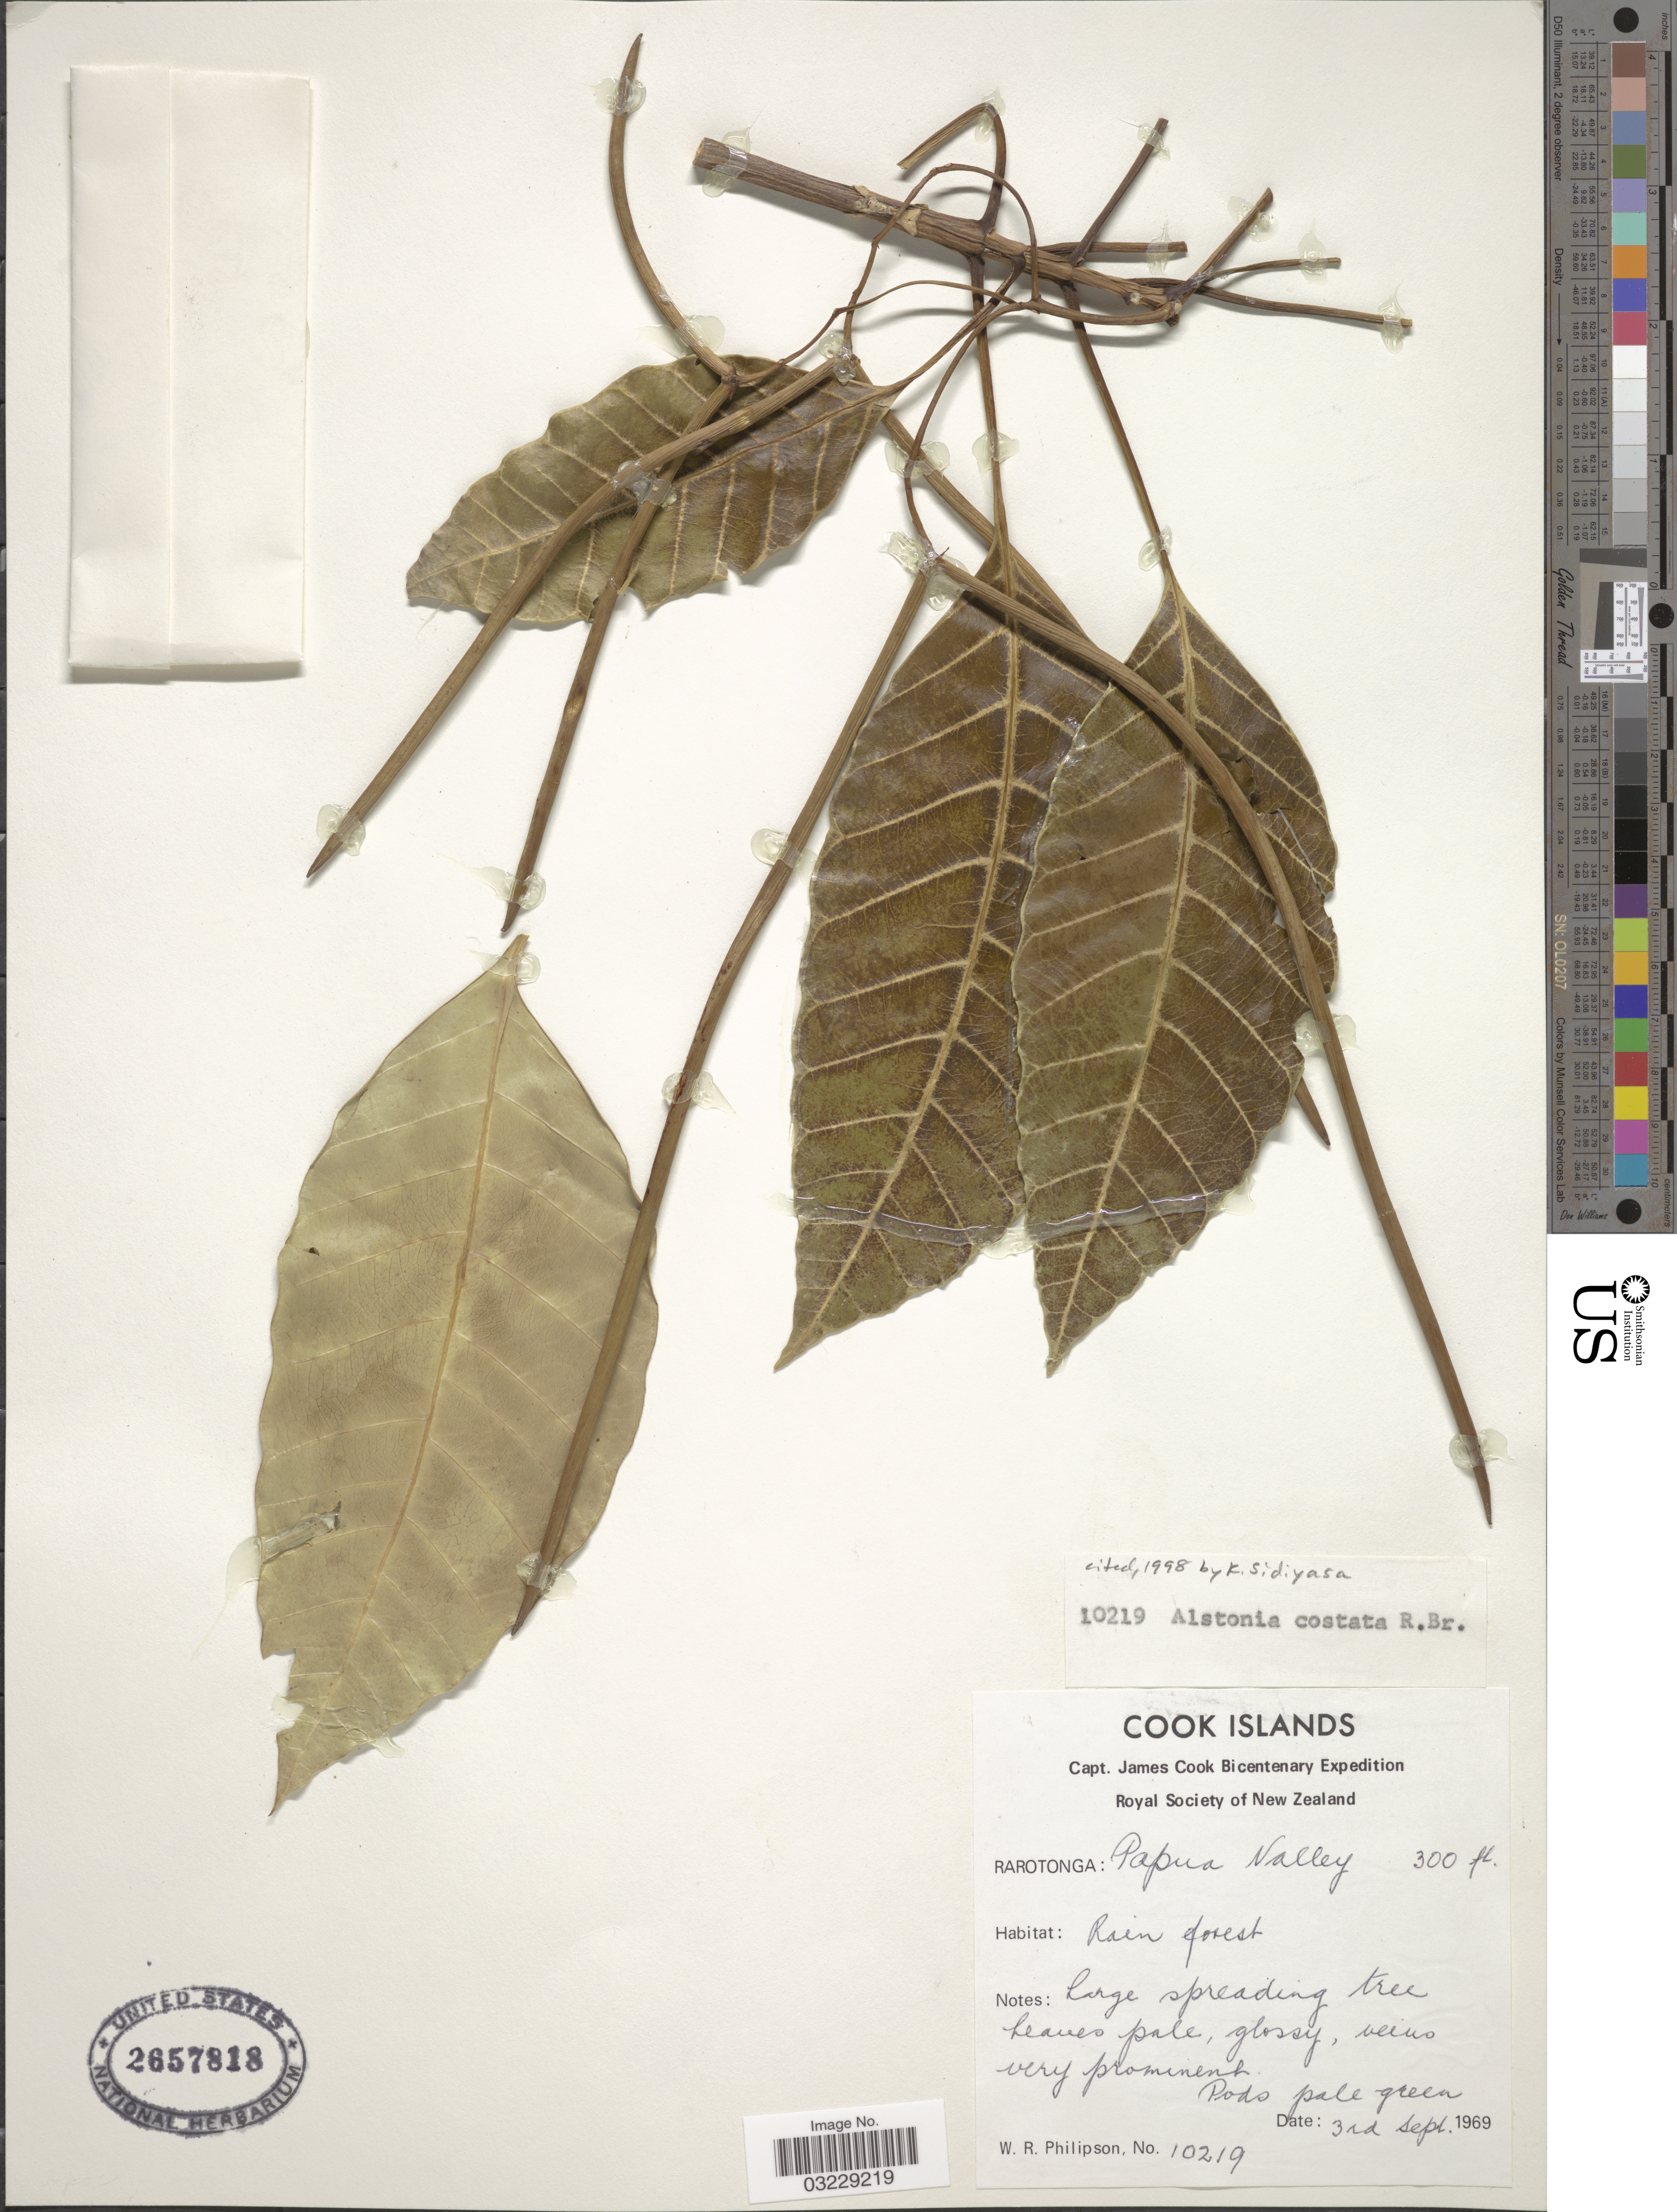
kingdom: Plantae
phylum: Tracheophyta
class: Magnoliopsida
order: Gentianales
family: Apocynaceae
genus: Alstonia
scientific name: Alstonia costata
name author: (G. Forst.) R. Br.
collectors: W. R. Philipson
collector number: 10219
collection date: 1969-09-03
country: Cook Islands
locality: Rarotonga: Papua Valley.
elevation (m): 91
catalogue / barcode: US 2657818